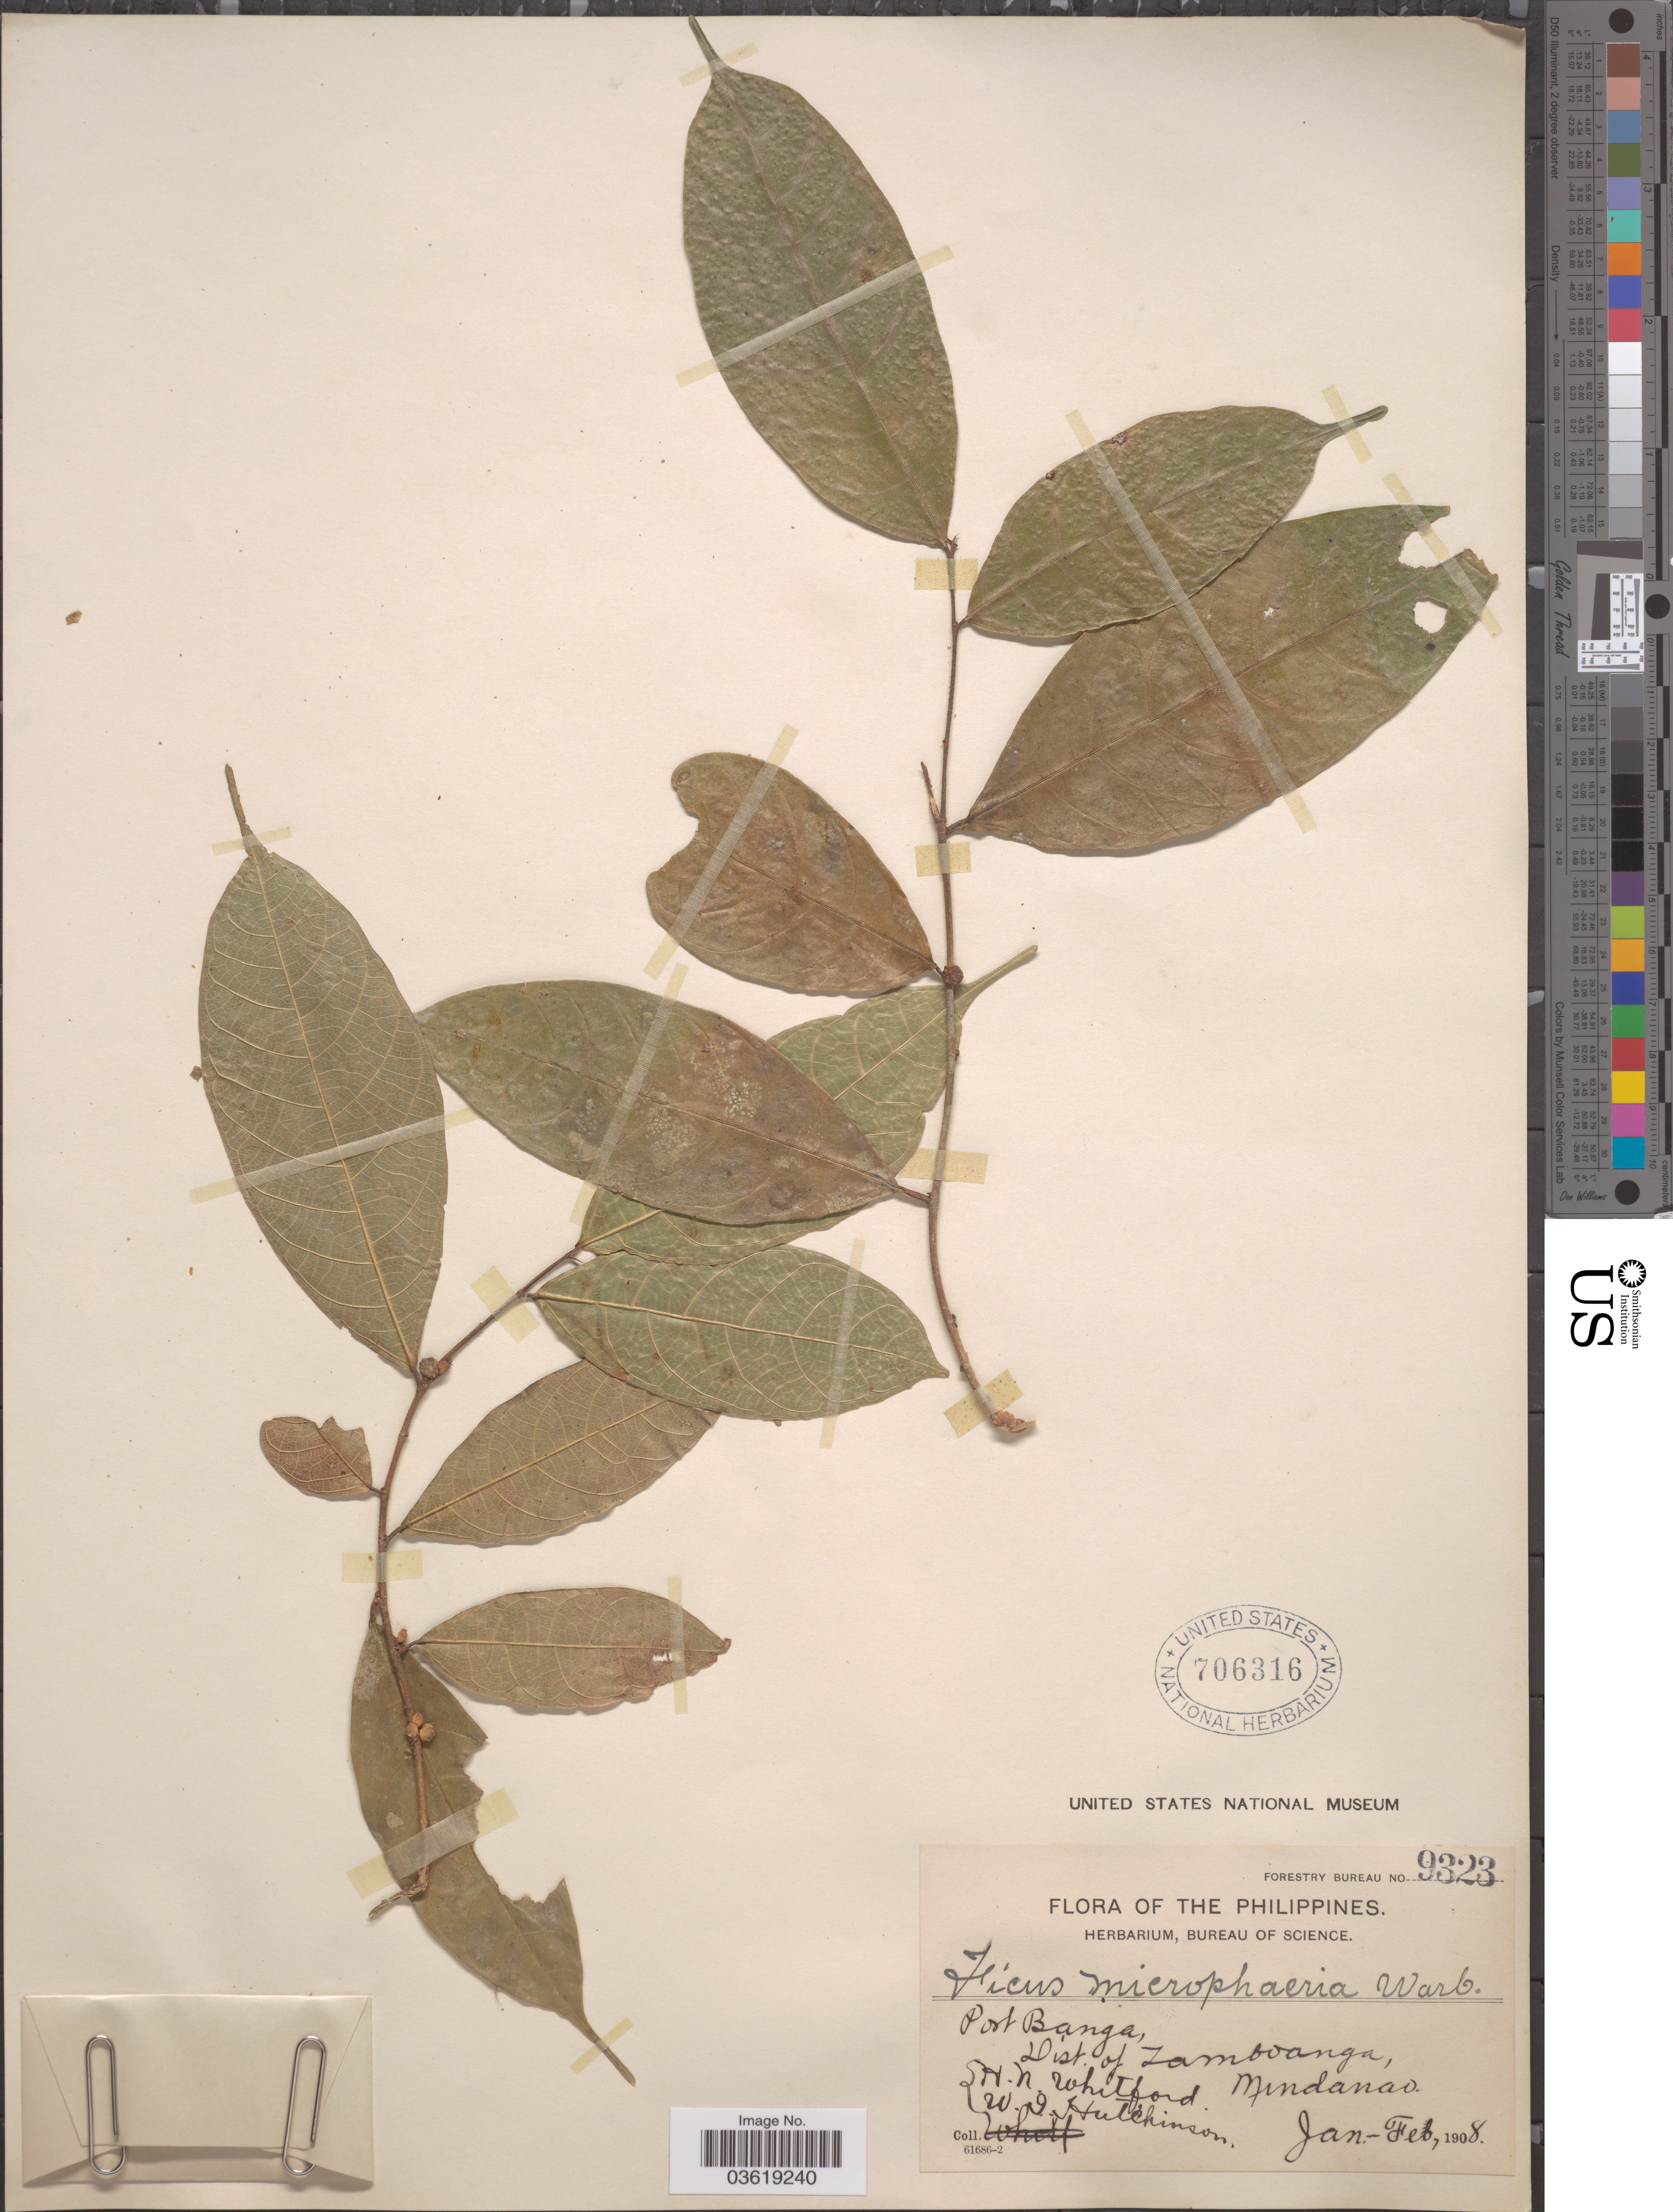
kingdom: Plantae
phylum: Tracheophyta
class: Magnoliopsida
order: Rosales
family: Moraceae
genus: Ficus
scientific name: Ficus microsphaera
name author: Warb.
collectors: H. N. Whitford & W. I. Hutchinson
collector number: Forestry Bureau 9323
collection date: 1908-01/1908-02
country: Philippines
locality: Port Banga, Dist. of Zamboanga, Mindanao.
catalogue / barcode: US 706316